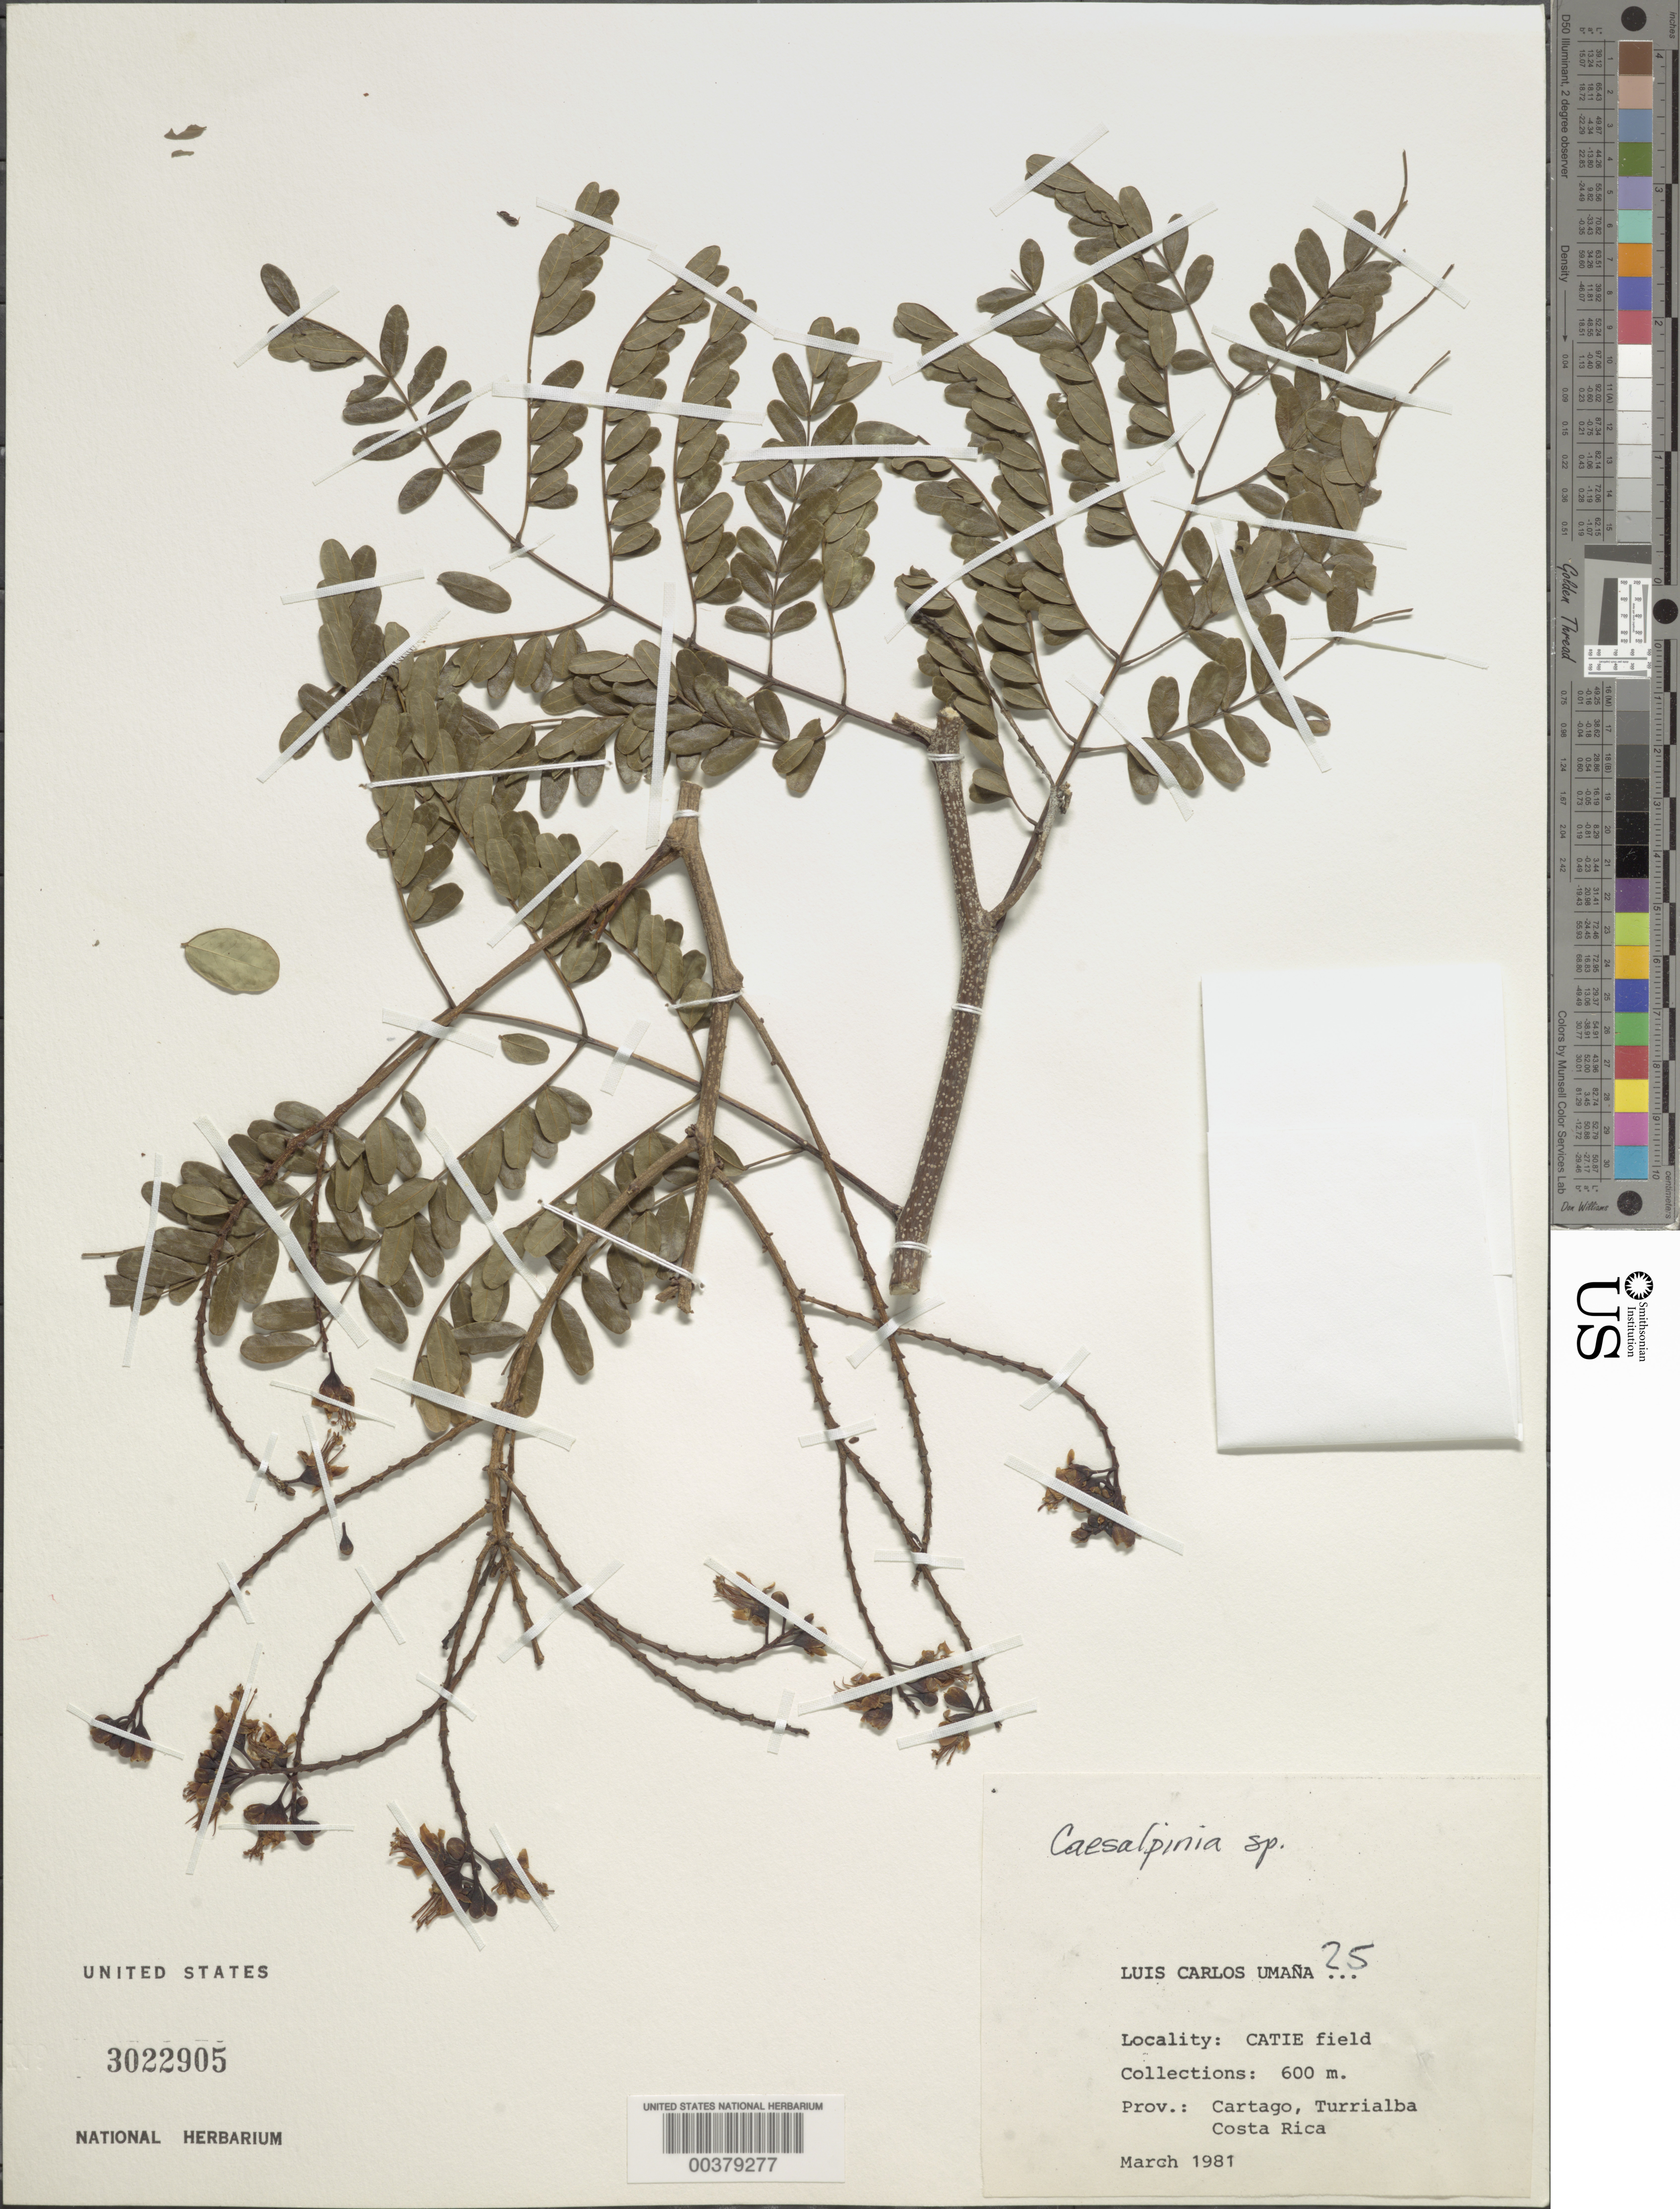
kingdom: Plantae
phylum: Tracheophyta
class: Magnoliopsida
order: Fabales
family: Fabaceae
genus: Caesalpinia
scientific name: Caesalpinia sp.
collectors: L. C. Umaña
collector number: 25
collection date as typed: Mar 1981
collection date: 1981-03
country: Costa Rica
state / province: Cartago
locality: Turrialba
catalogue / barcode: US 3022905